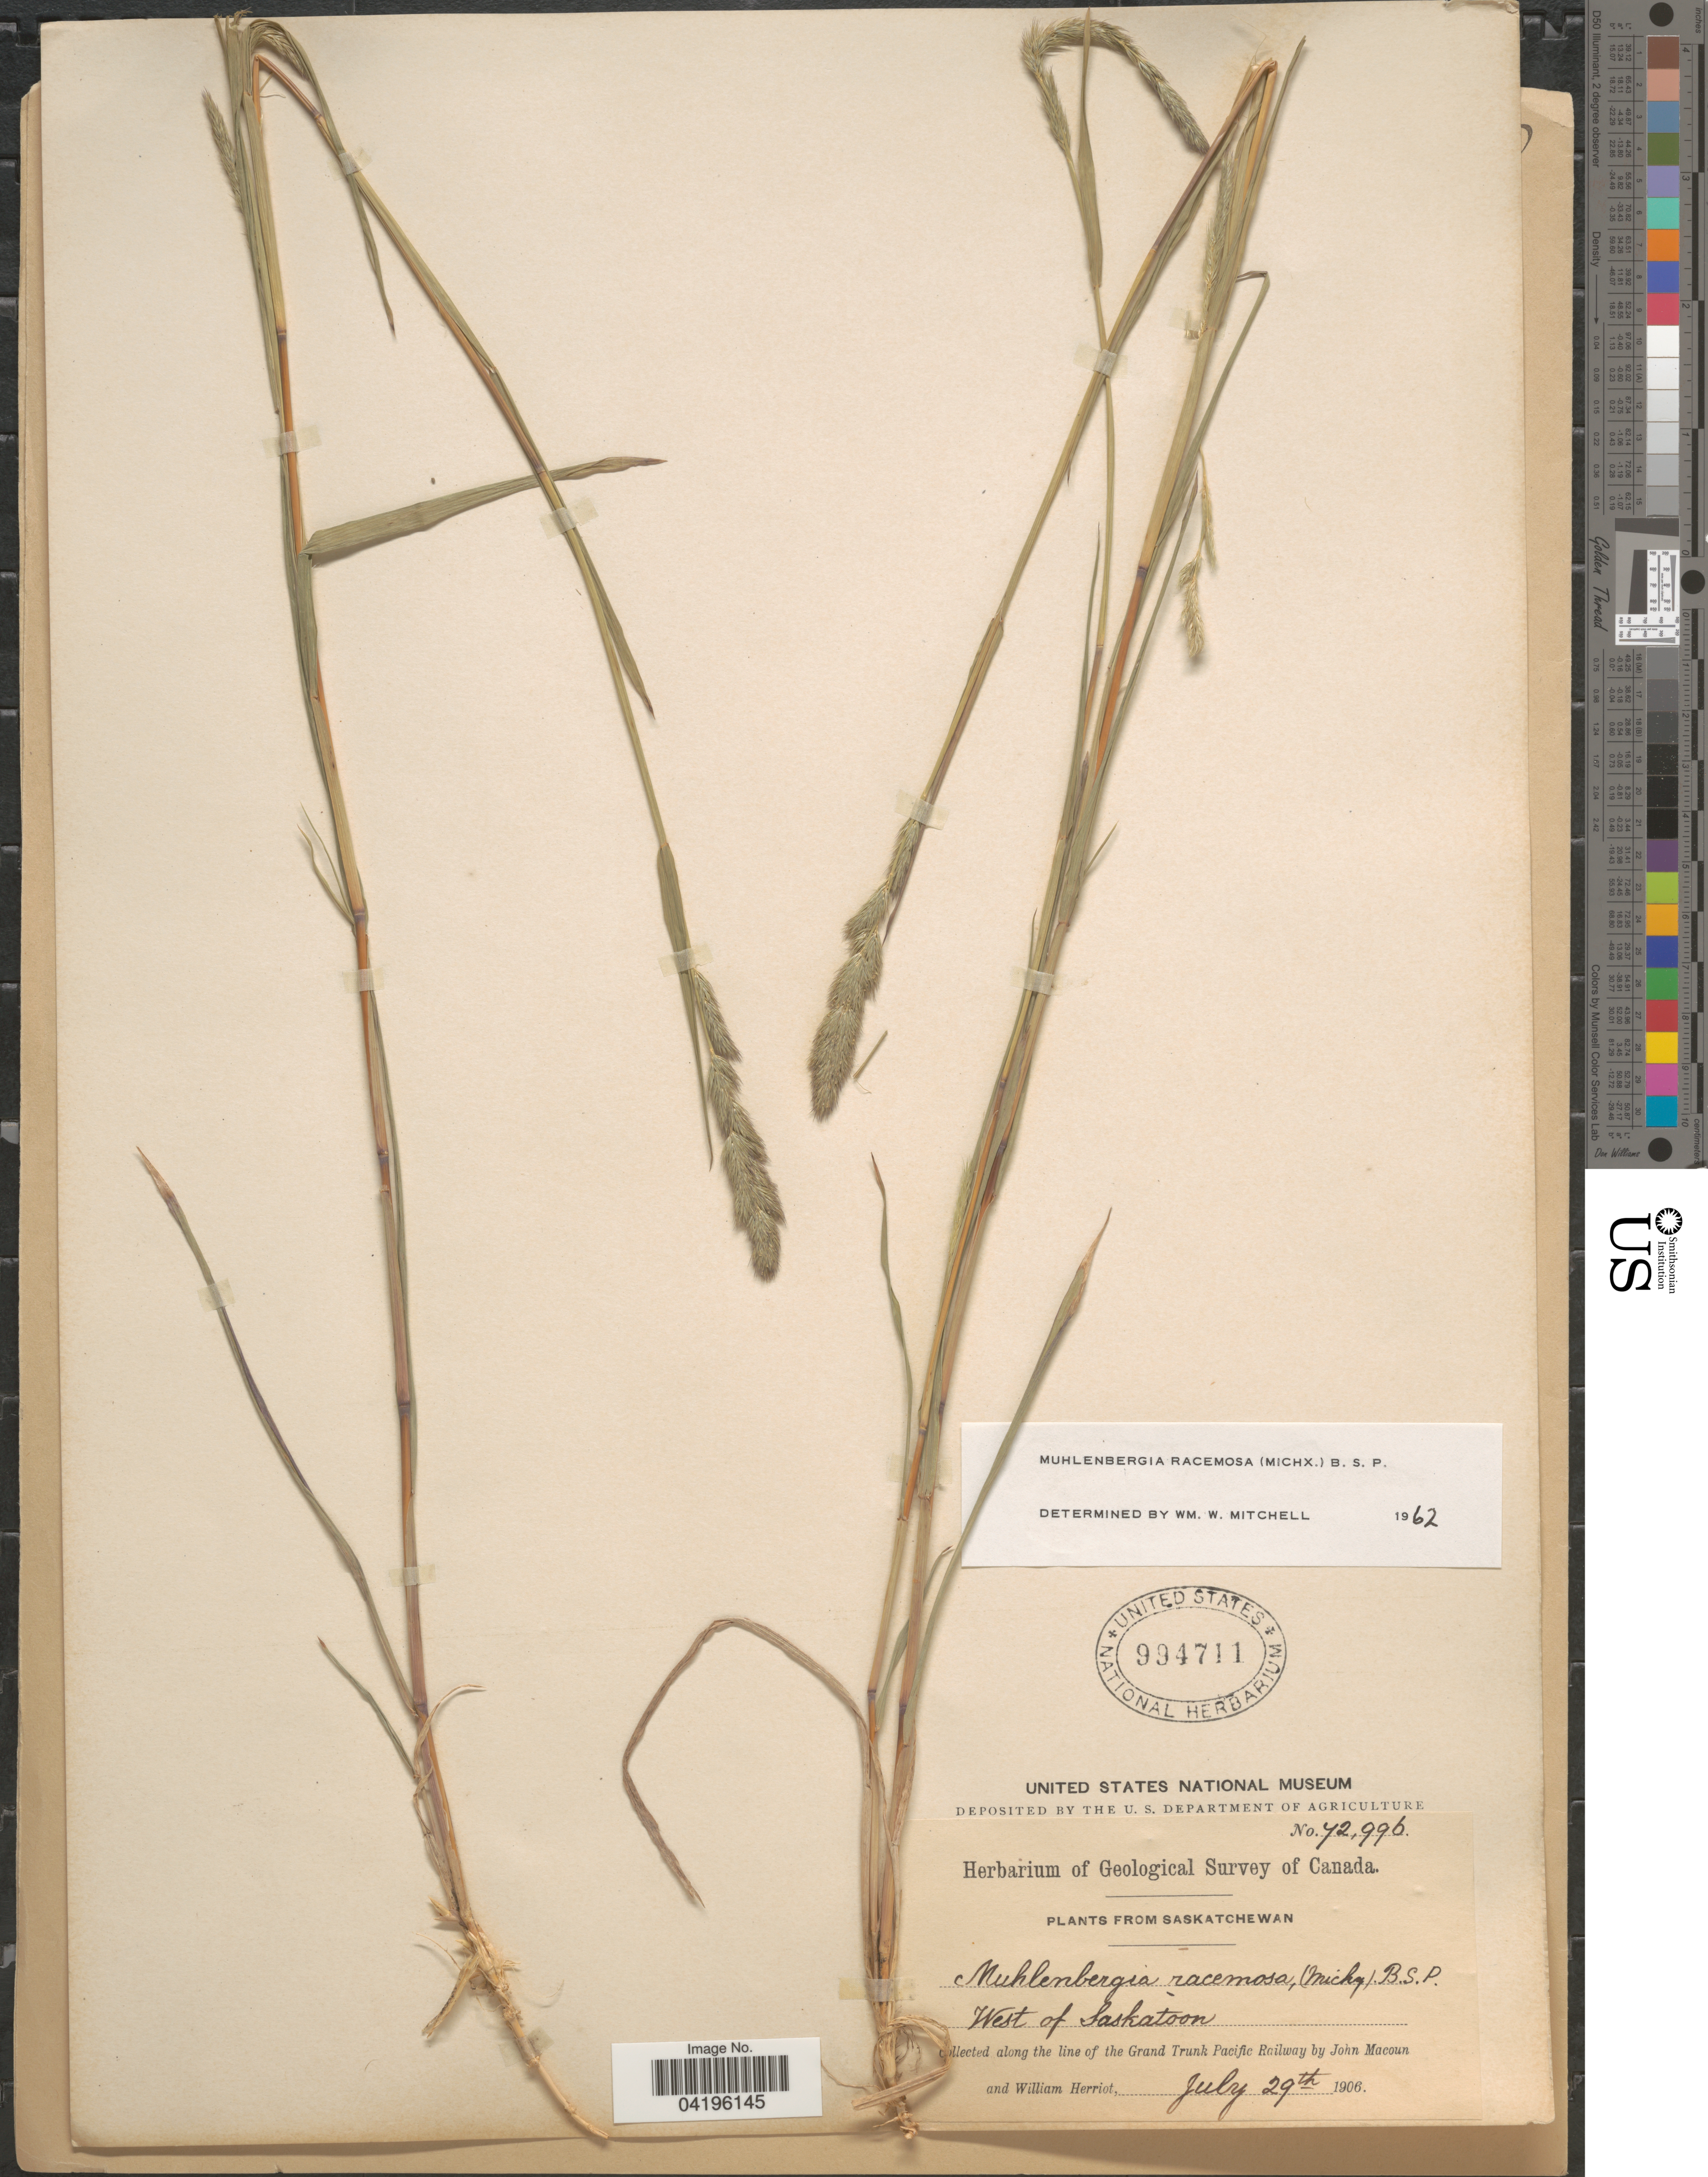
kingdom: Plantae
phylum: Tracheophyta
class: Liliopsida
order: Poales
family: Poaceae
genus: Muhlenbergia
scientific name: Muhlenbergia racemosa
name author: (Michx.) Britton et al.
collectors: J. Macoun & W. Herriot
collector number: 72996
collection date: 1906-07-29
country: Canada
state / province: Saskatchewan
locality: Geological Survey of Canada. West of Saskatoon. Along the line of the Grand Trunk Pacific Railway.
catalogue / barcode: US 994711